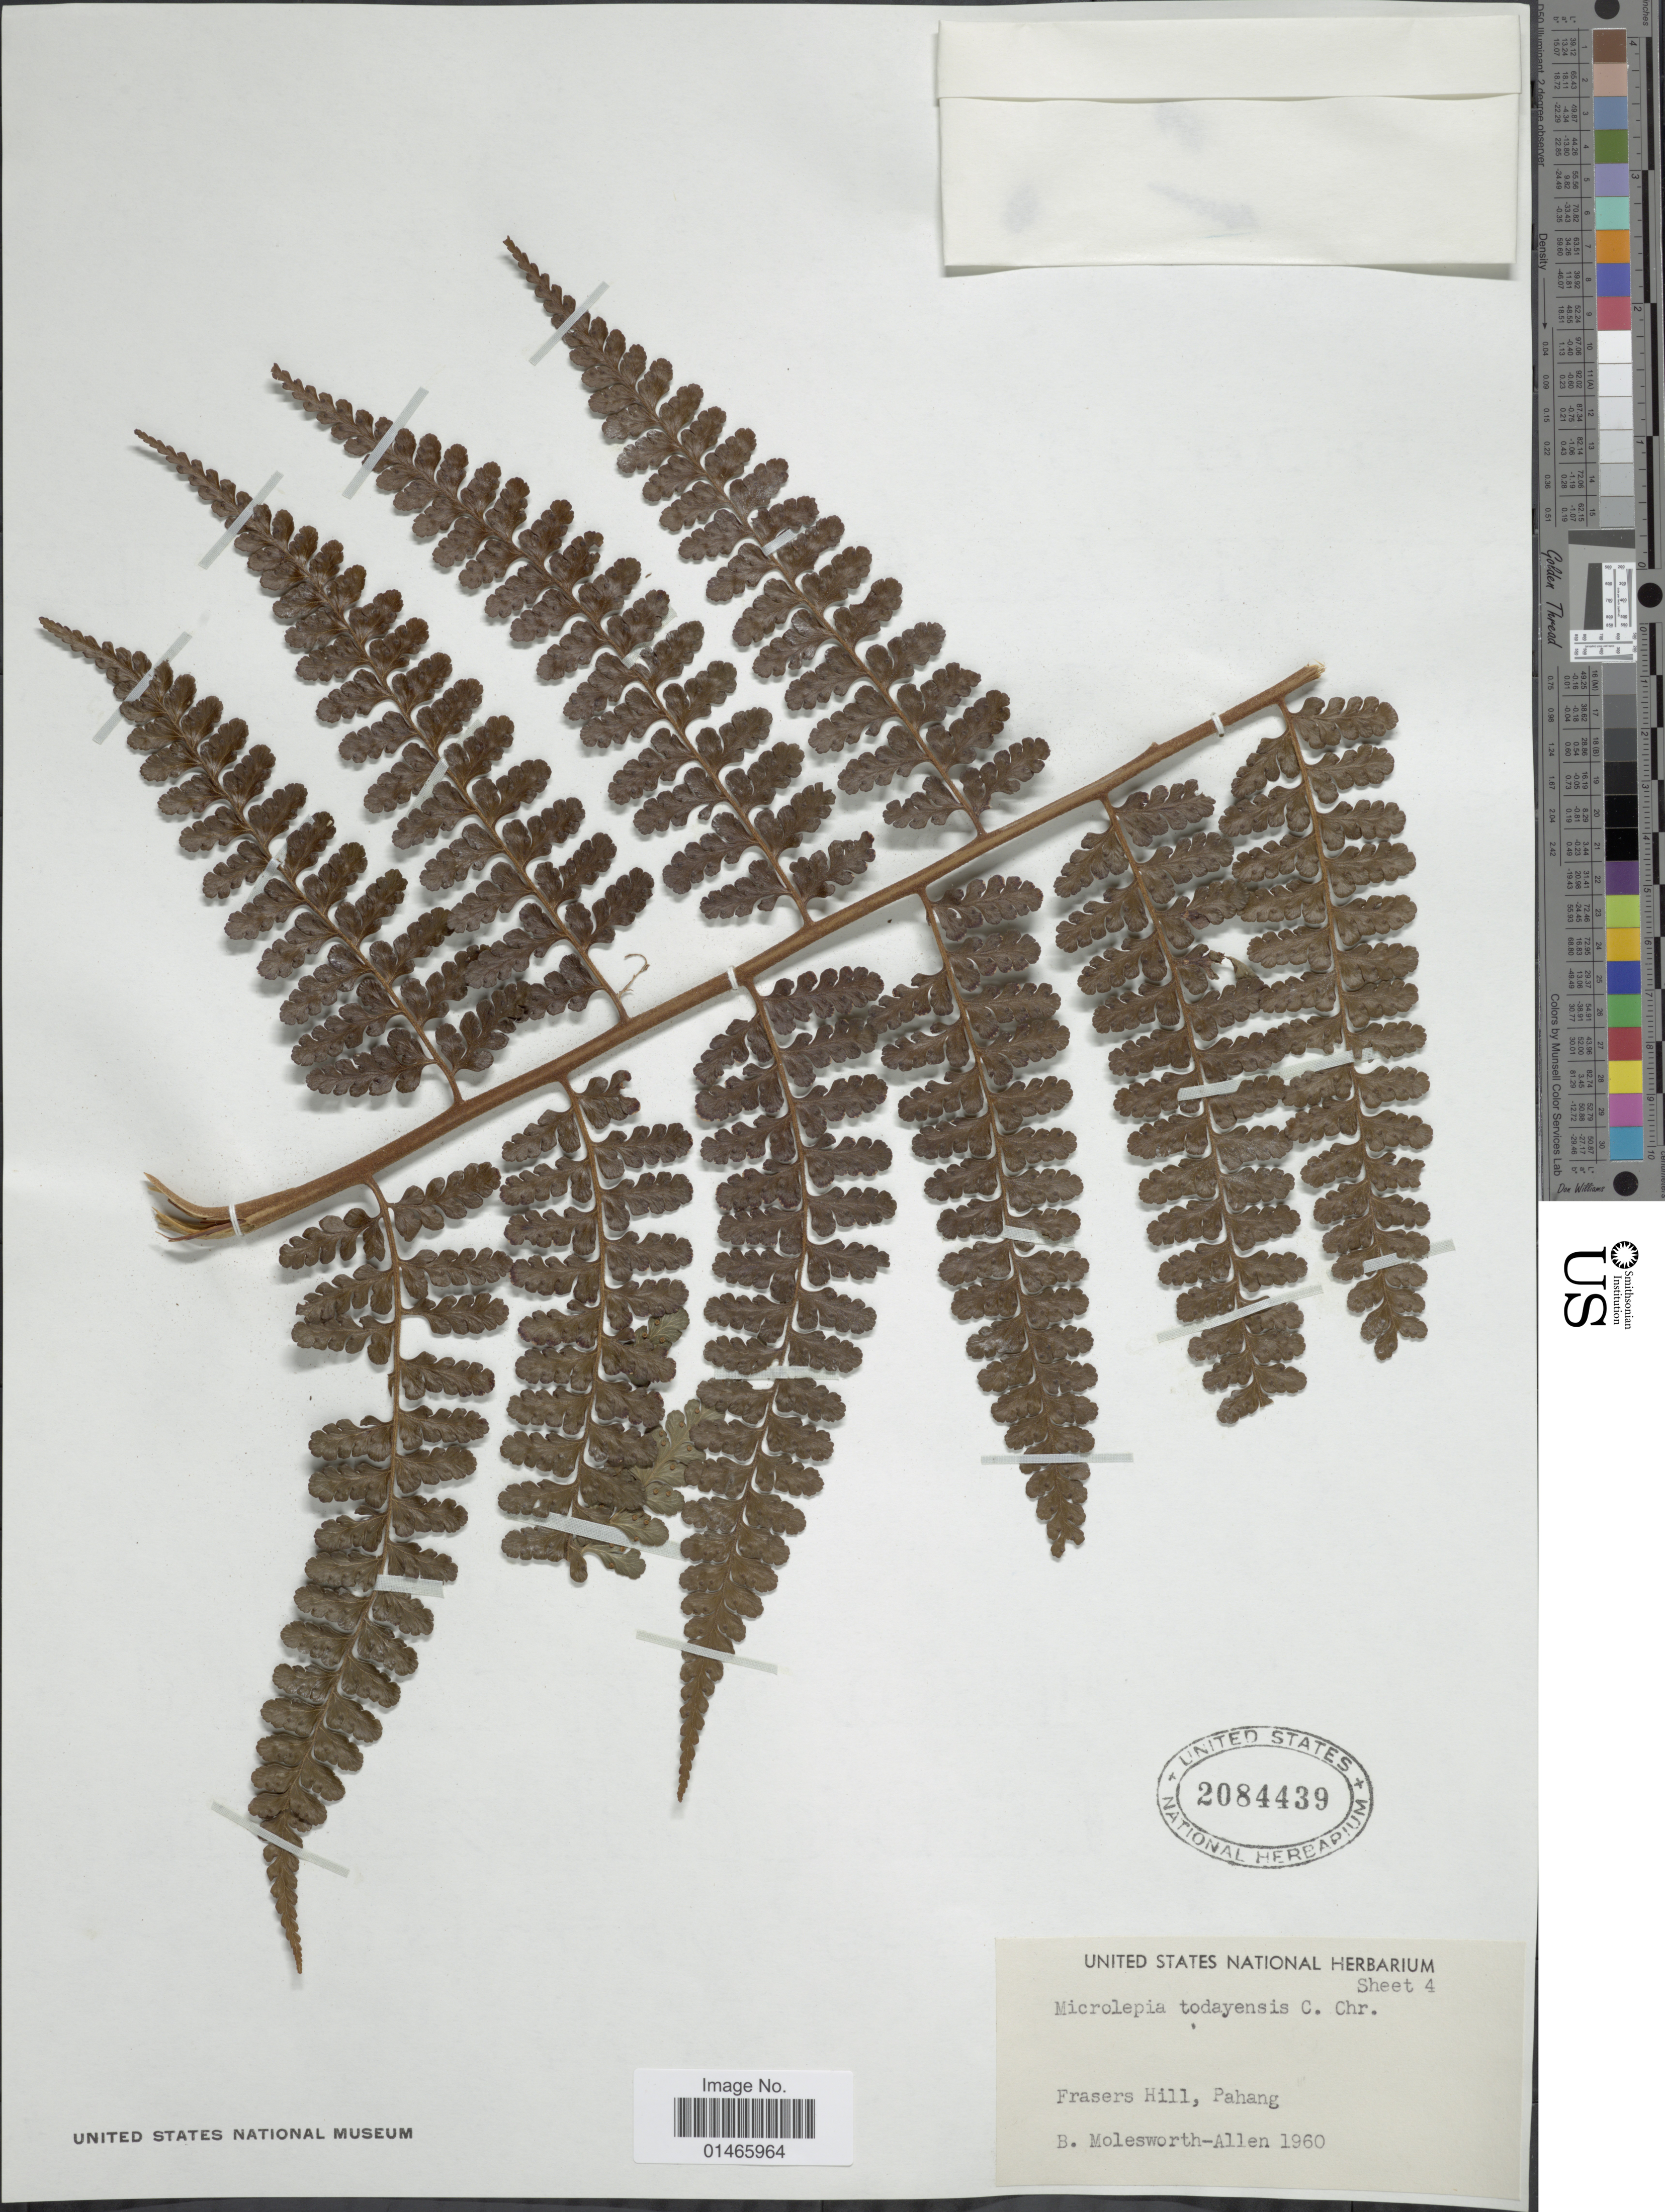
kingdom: Plantae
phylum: Tracheophyta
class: Polypodiopsida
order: Polypodiales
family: Dennstaedtiaceae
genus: Microlepia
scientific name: Microlepia todayensis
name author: Christ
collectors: B. E. G. Molesworth-Allen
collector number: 1960?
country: Malaysia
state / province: Pahang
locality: Frasers Hill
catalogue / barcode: US 2084439